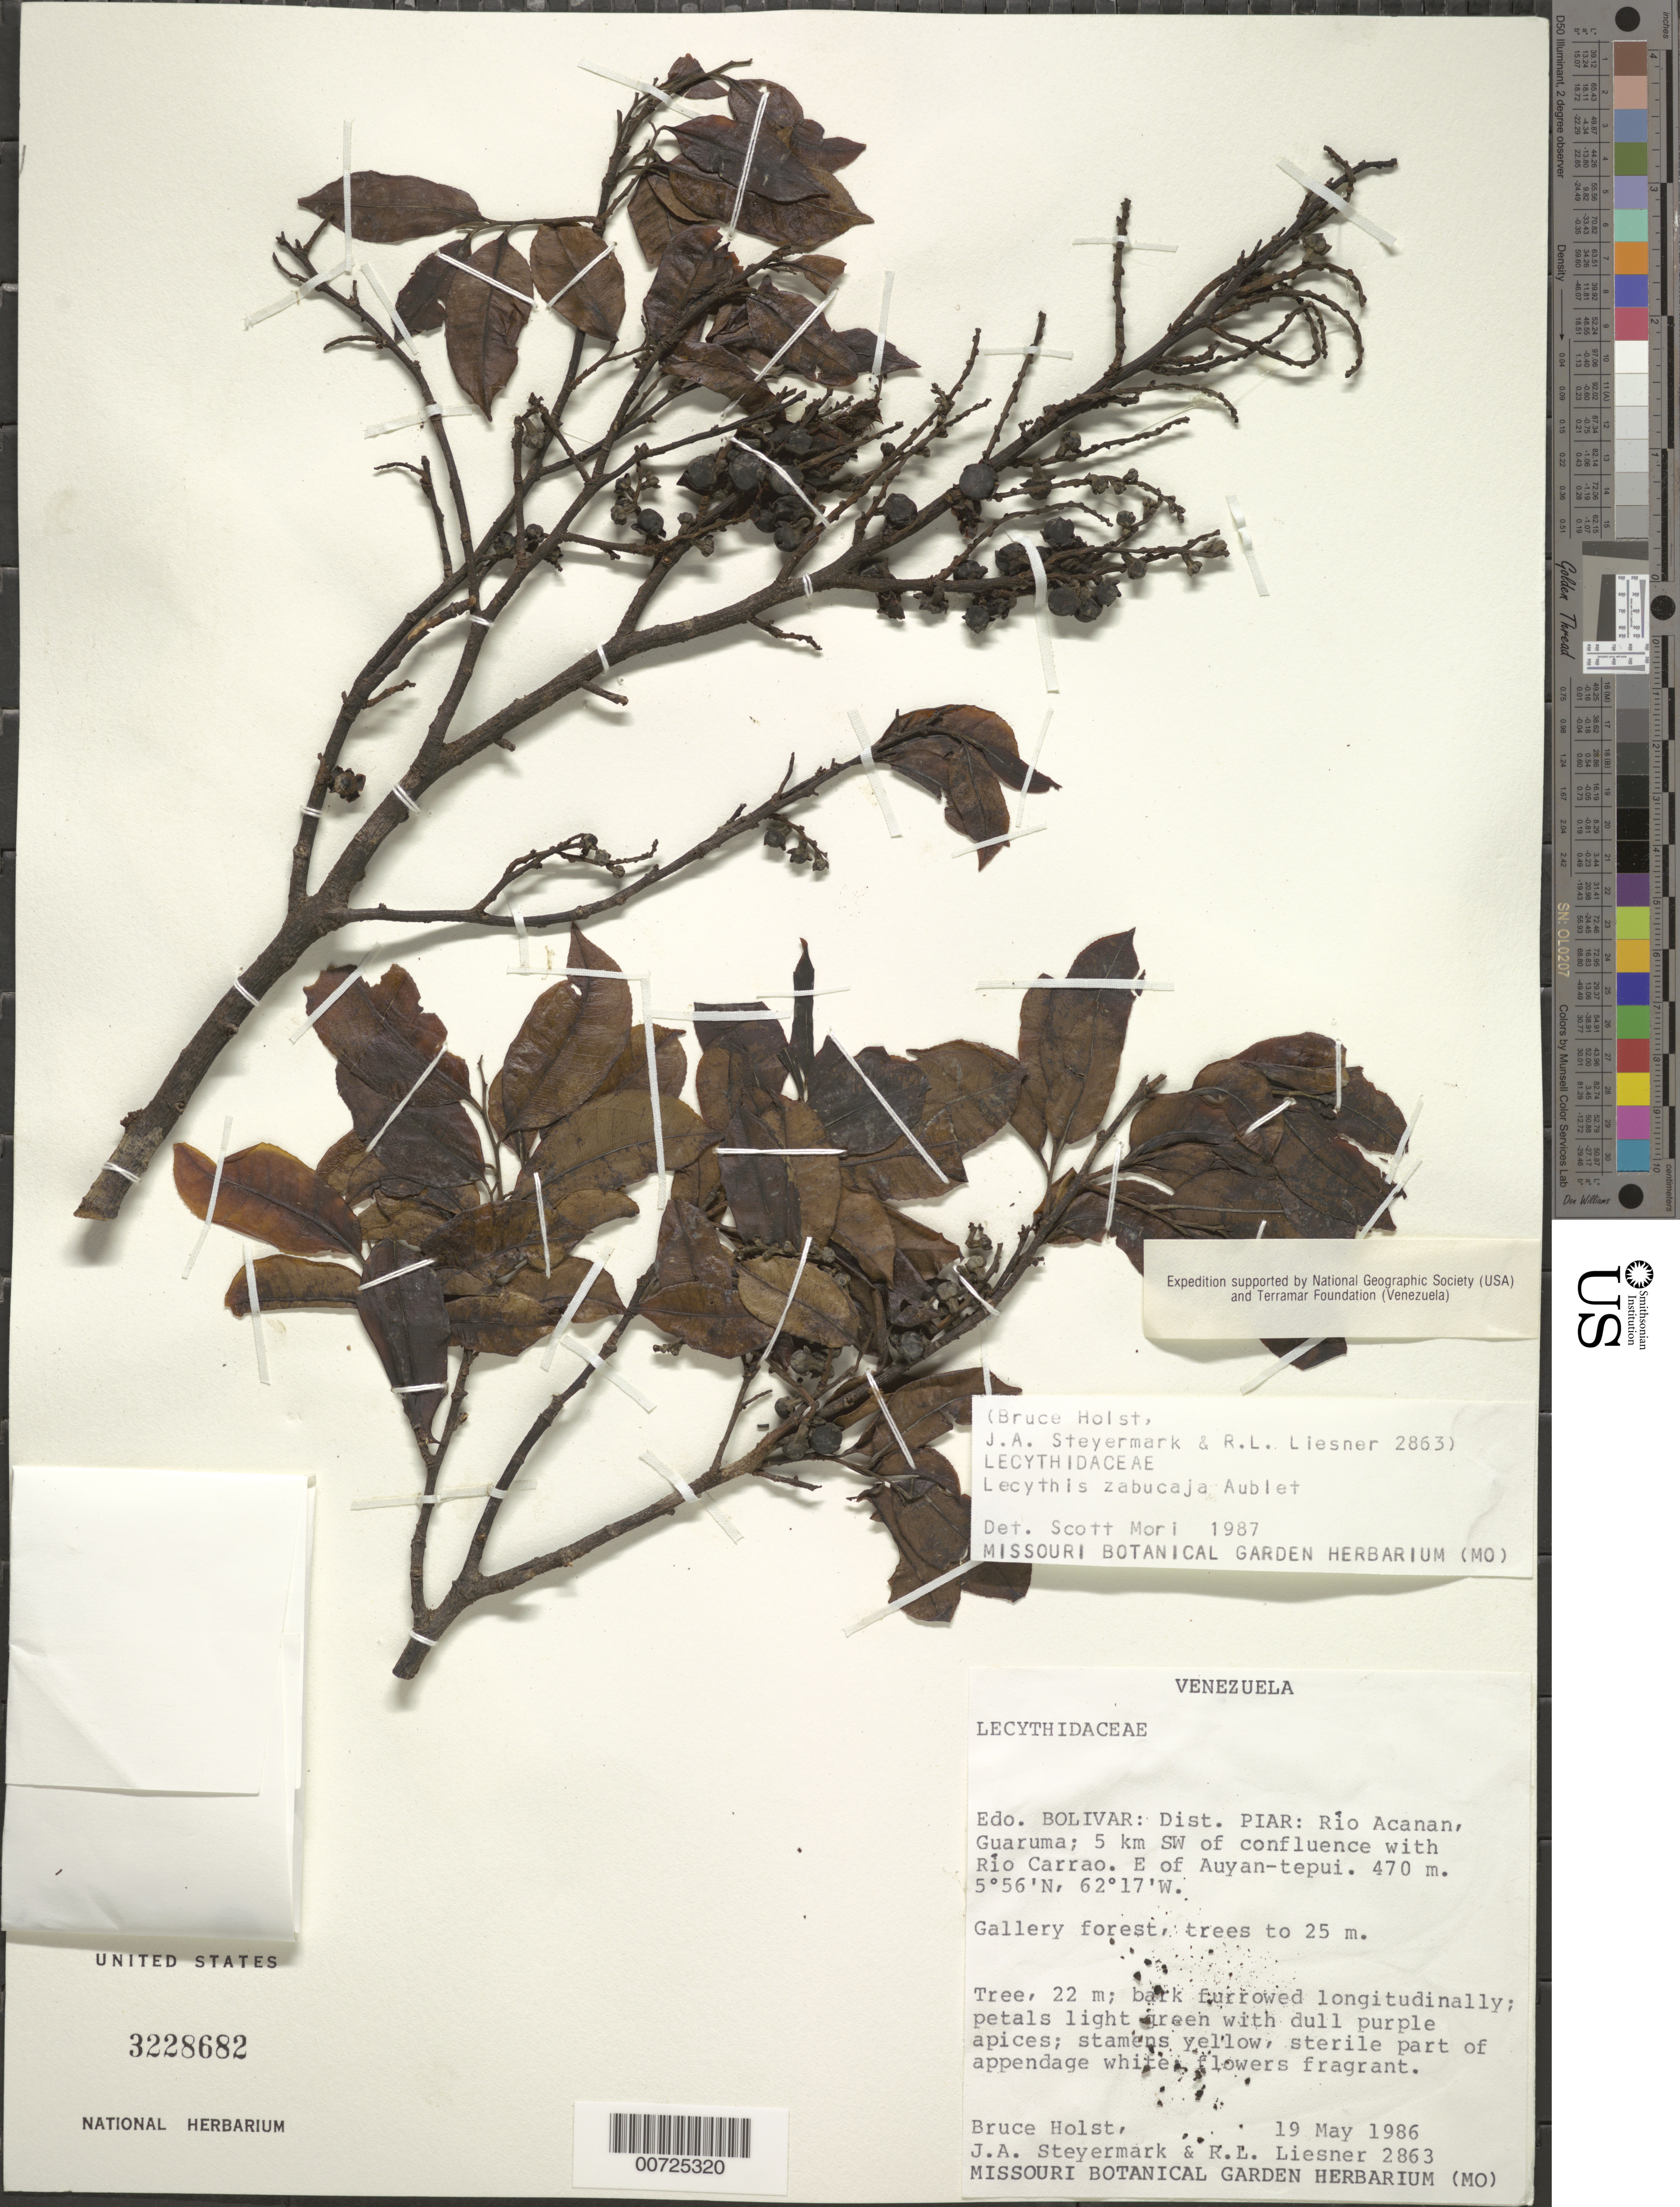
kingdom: Plantae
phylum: Tracheophyta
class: Magnoliopsida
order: Ericales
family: Lecythidaceae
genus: Lecythis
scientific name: Lecythis zabucajo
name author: Aubl.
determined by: Mori, Scott A.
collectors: B. Holst & R. L. Liesner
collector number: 2863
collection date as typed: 19-May-86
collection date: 1986-05-19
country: Venezuela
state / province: Bolívar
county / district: Piar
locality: Río Acanan, Guaruma, 5 km by air SW of confl with Río Carrao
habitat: Gallery forest, trees to 25 m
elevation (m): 470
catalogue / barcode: US 3228682